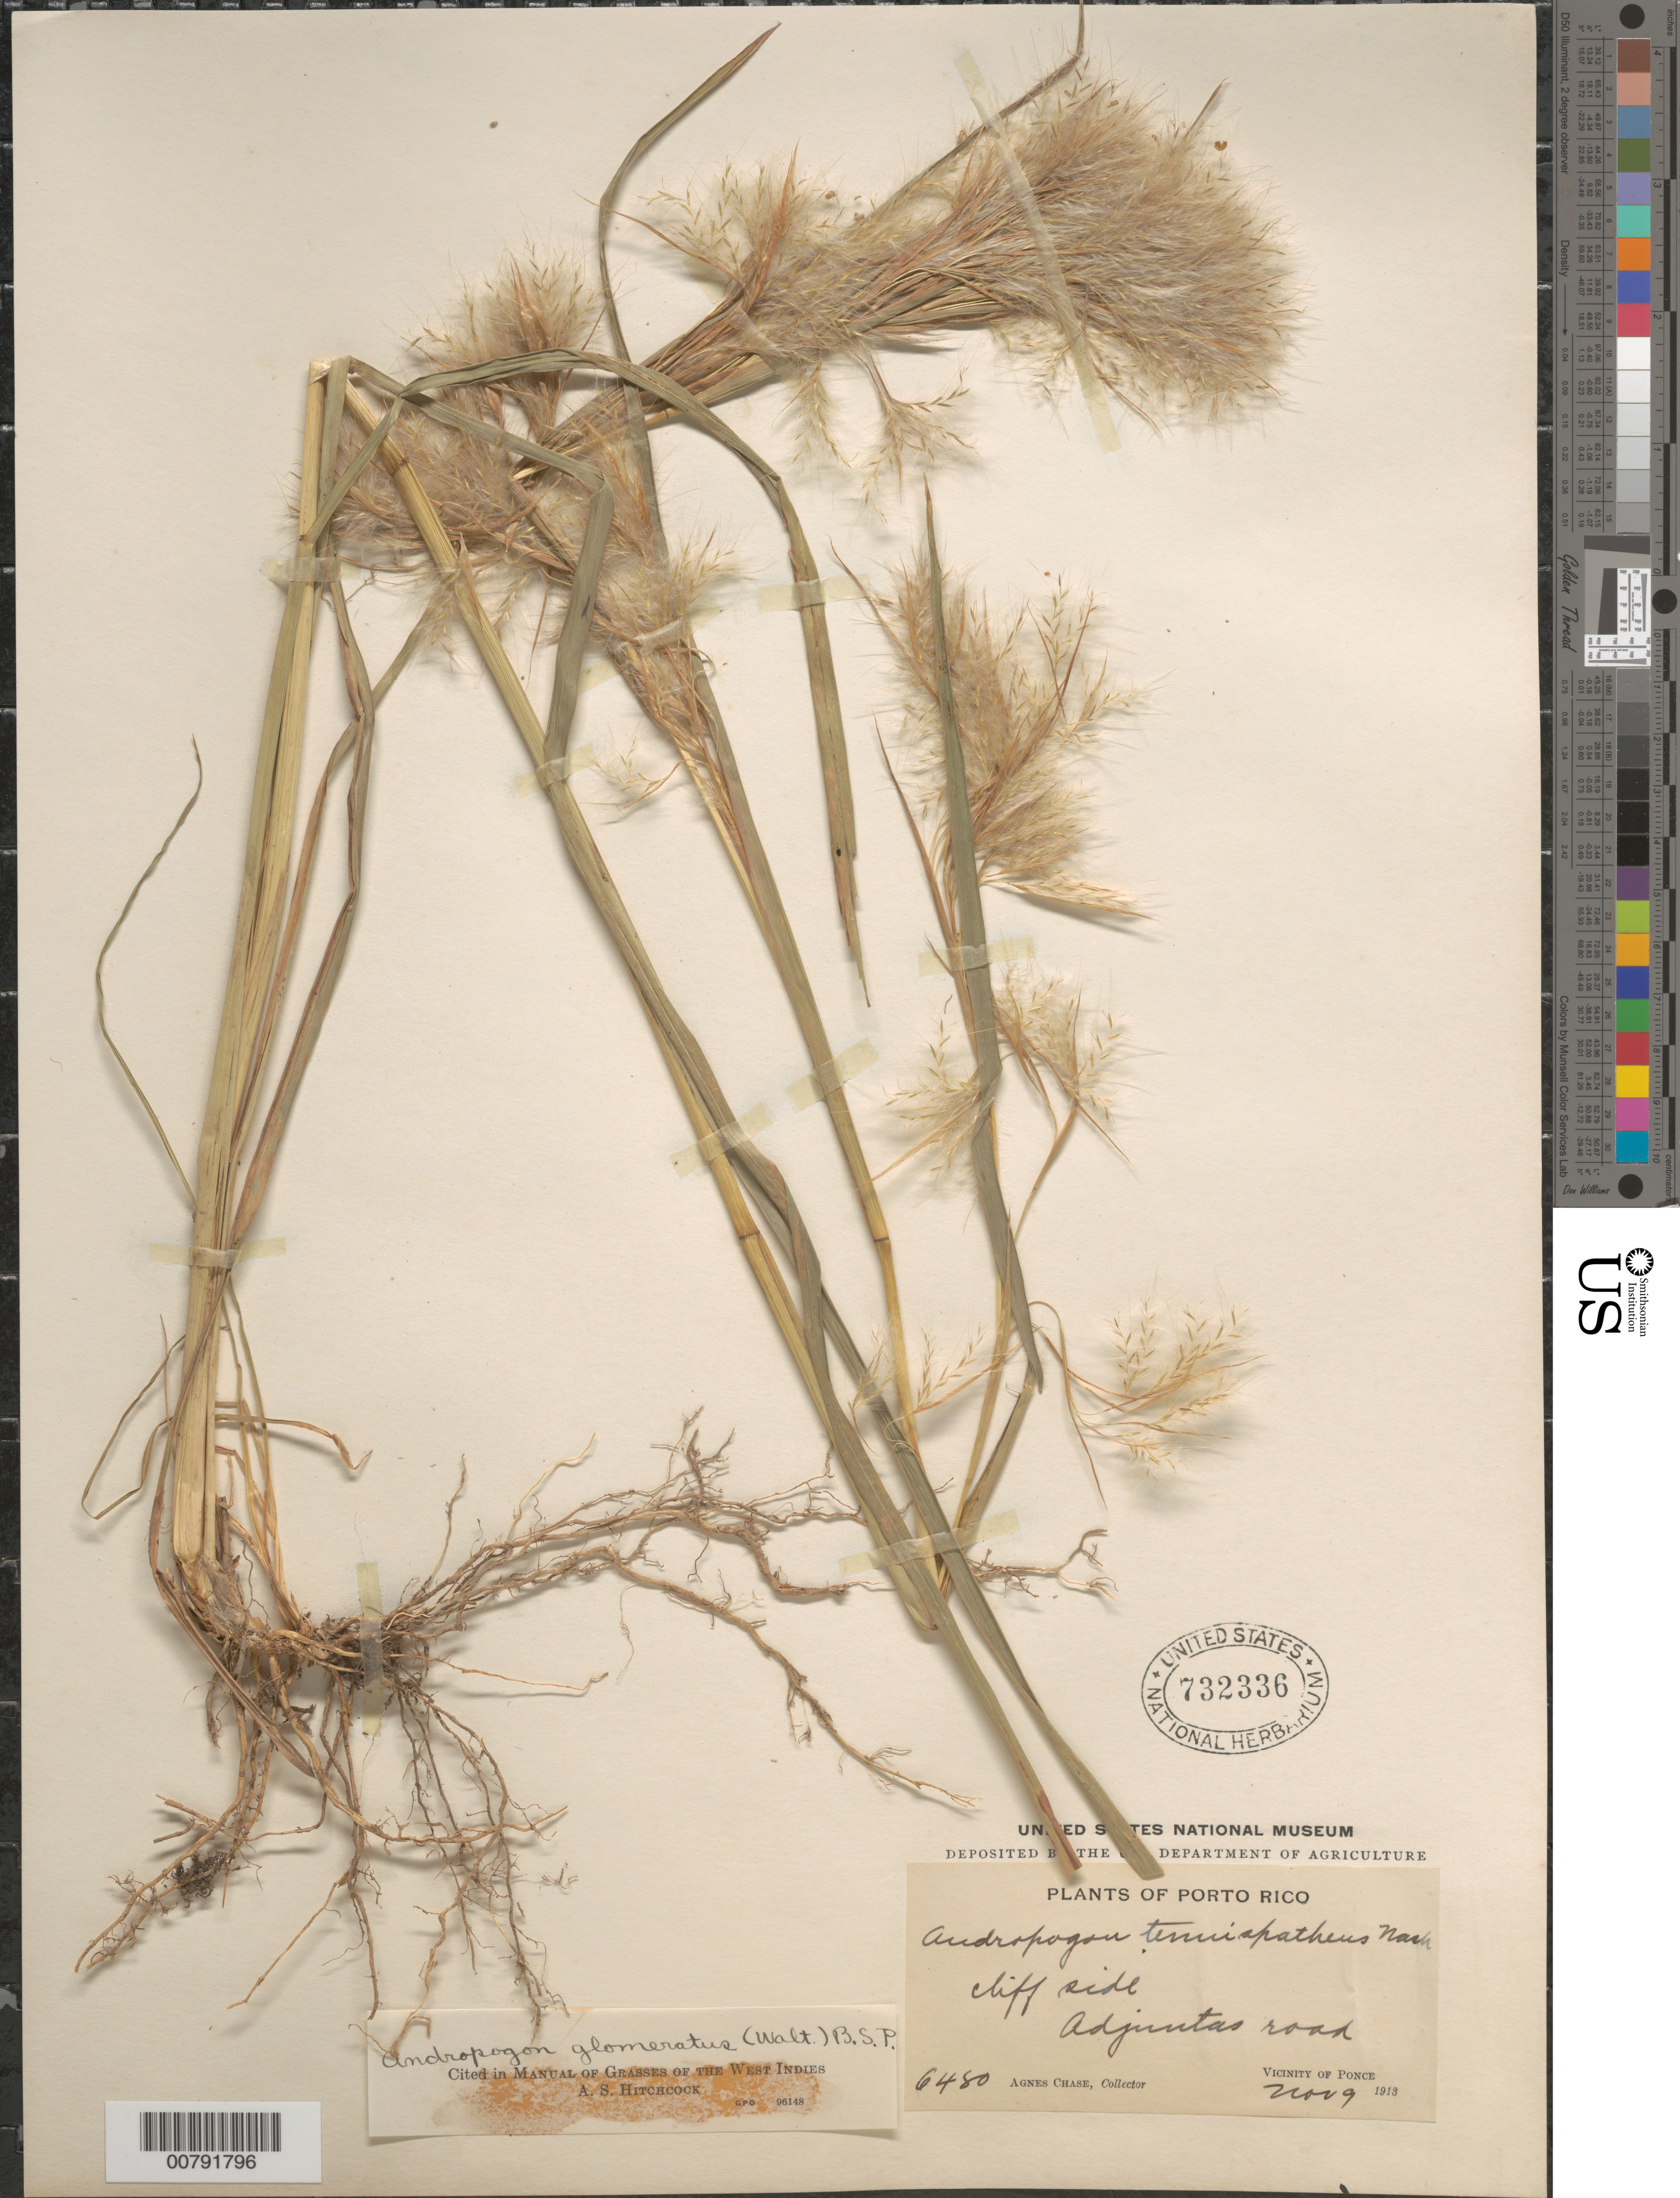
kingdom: Plantae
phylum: Tracheophyta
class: Liliopsida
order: Poales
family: Poaceae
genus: Andropogon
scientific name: Andropogon glomeratus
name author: (Walter) Britton, Stearns & Poggenb.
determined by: Hitchcock, Albert S.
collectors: A. Chase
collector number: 6480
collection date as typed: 09 Nov 1913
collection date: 1913-11-09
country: Puerto Rico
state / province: Ponce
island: Puerto Rico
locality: Ponce vicinity, Adjuntas Road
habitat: Cliff side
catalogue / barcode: US 732336